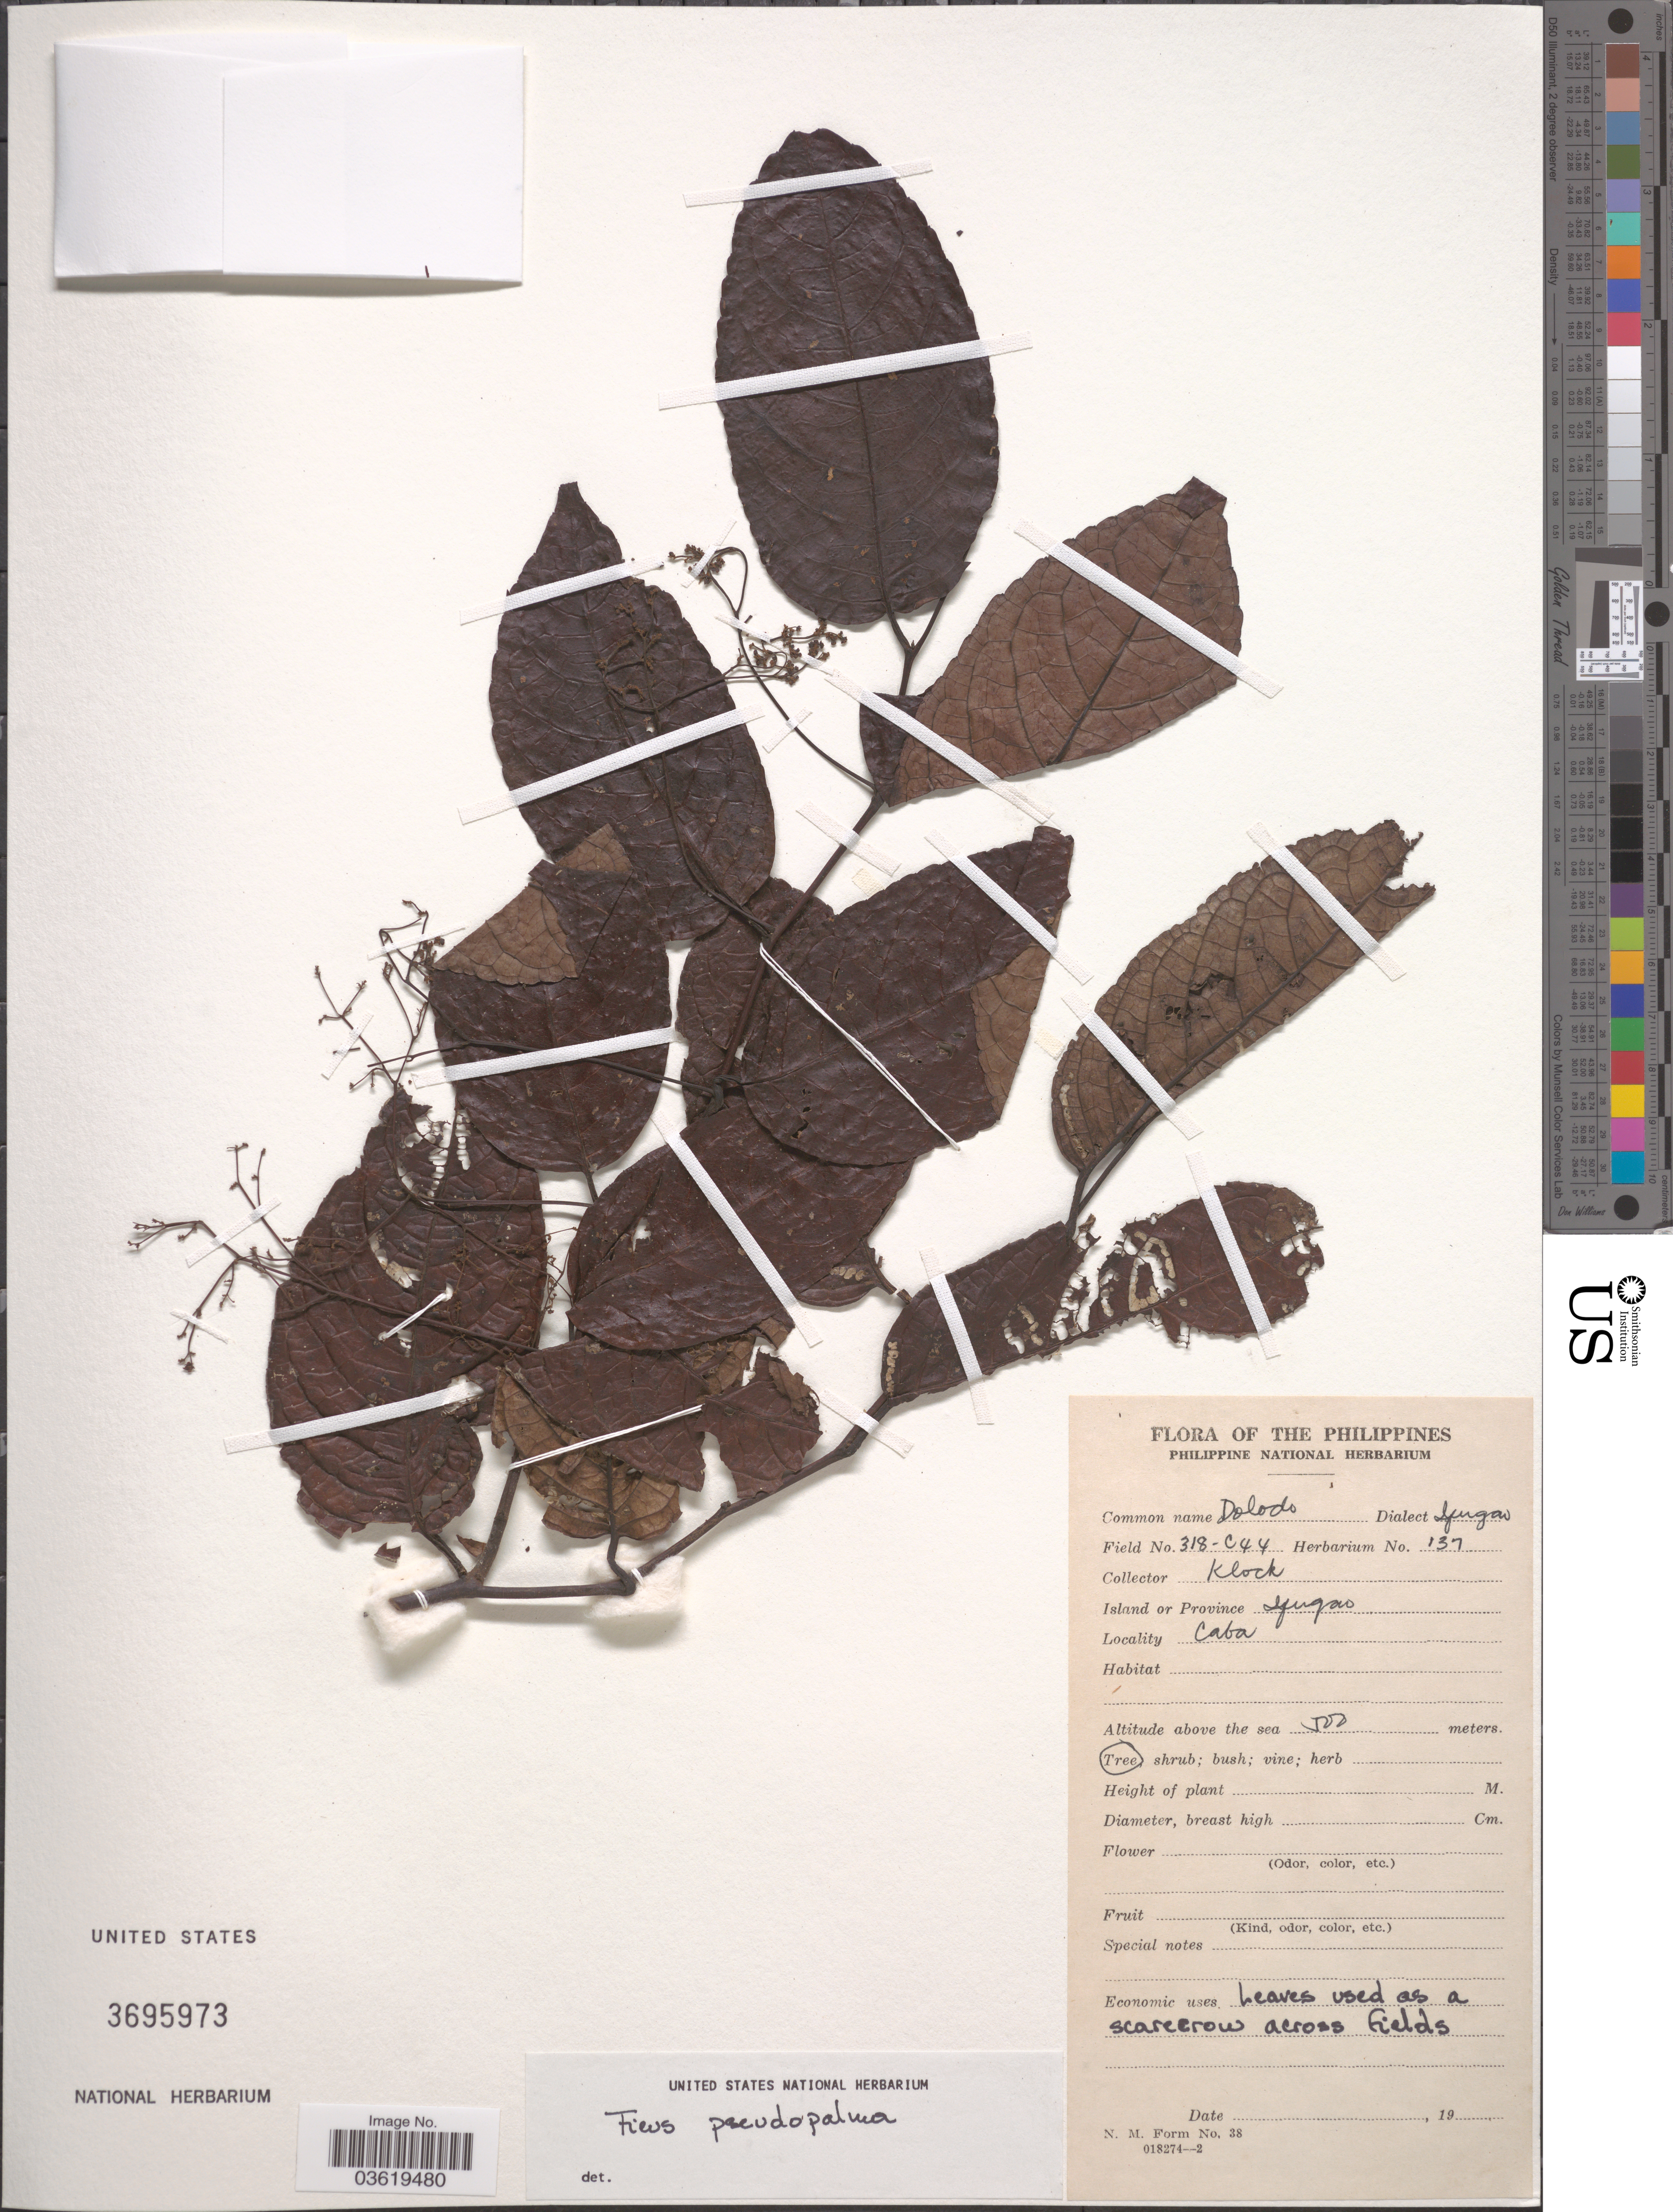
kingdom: Plantae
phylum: Tracheophyta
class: Magnoliopsida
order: Rosales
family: Moraceae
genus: Ficus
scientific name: Ficus pseudopalma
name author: Blanco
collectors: Klock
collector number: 318-C44/137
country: Philippines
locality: Island or Province Ifugao. Caba.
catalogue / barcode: US 3695973